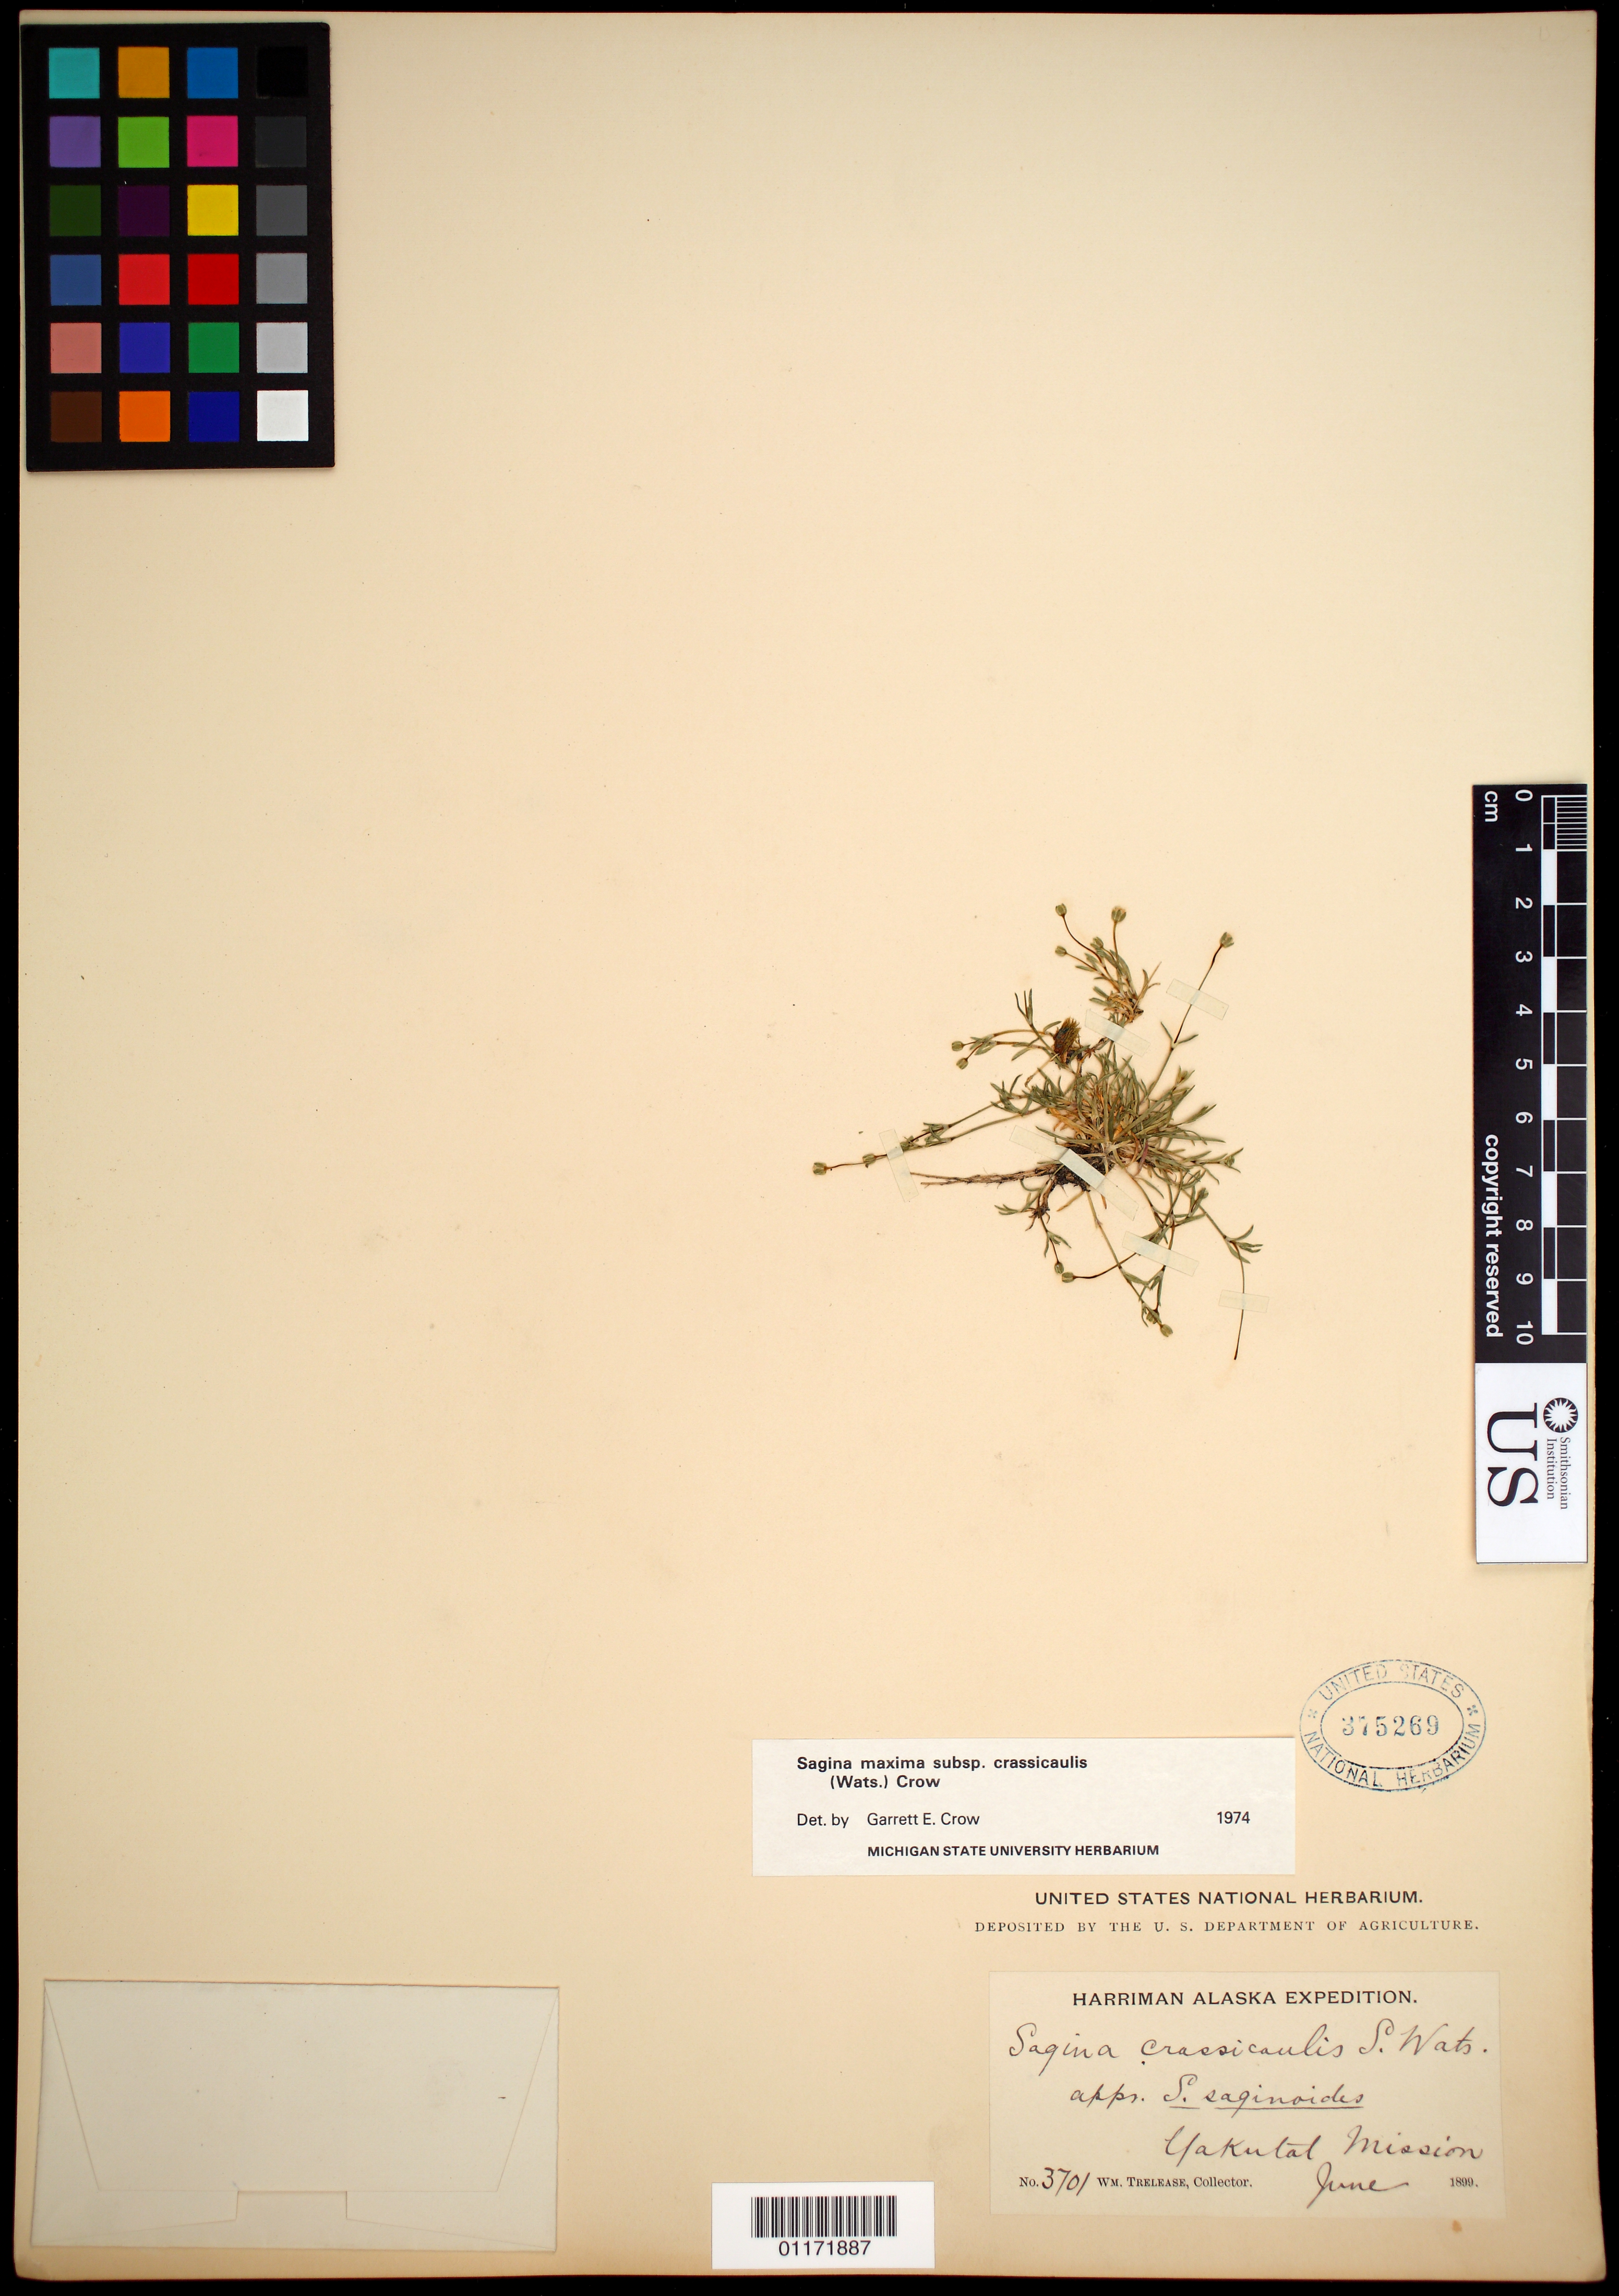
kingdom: Plantae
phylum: Tracheophyta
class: Magnoliopsida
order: Caryophyllales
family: Caryophyllaceae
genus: Sagina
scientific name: Sagina maxima subsp. crassicaulis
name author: (S. Watson) G.E. Crow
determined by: Crow, G. E.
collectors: W. Trelease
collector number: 3701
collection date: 1899-06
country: United States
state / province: Alaska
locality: Yakutat Mission.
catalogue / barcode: US 375269